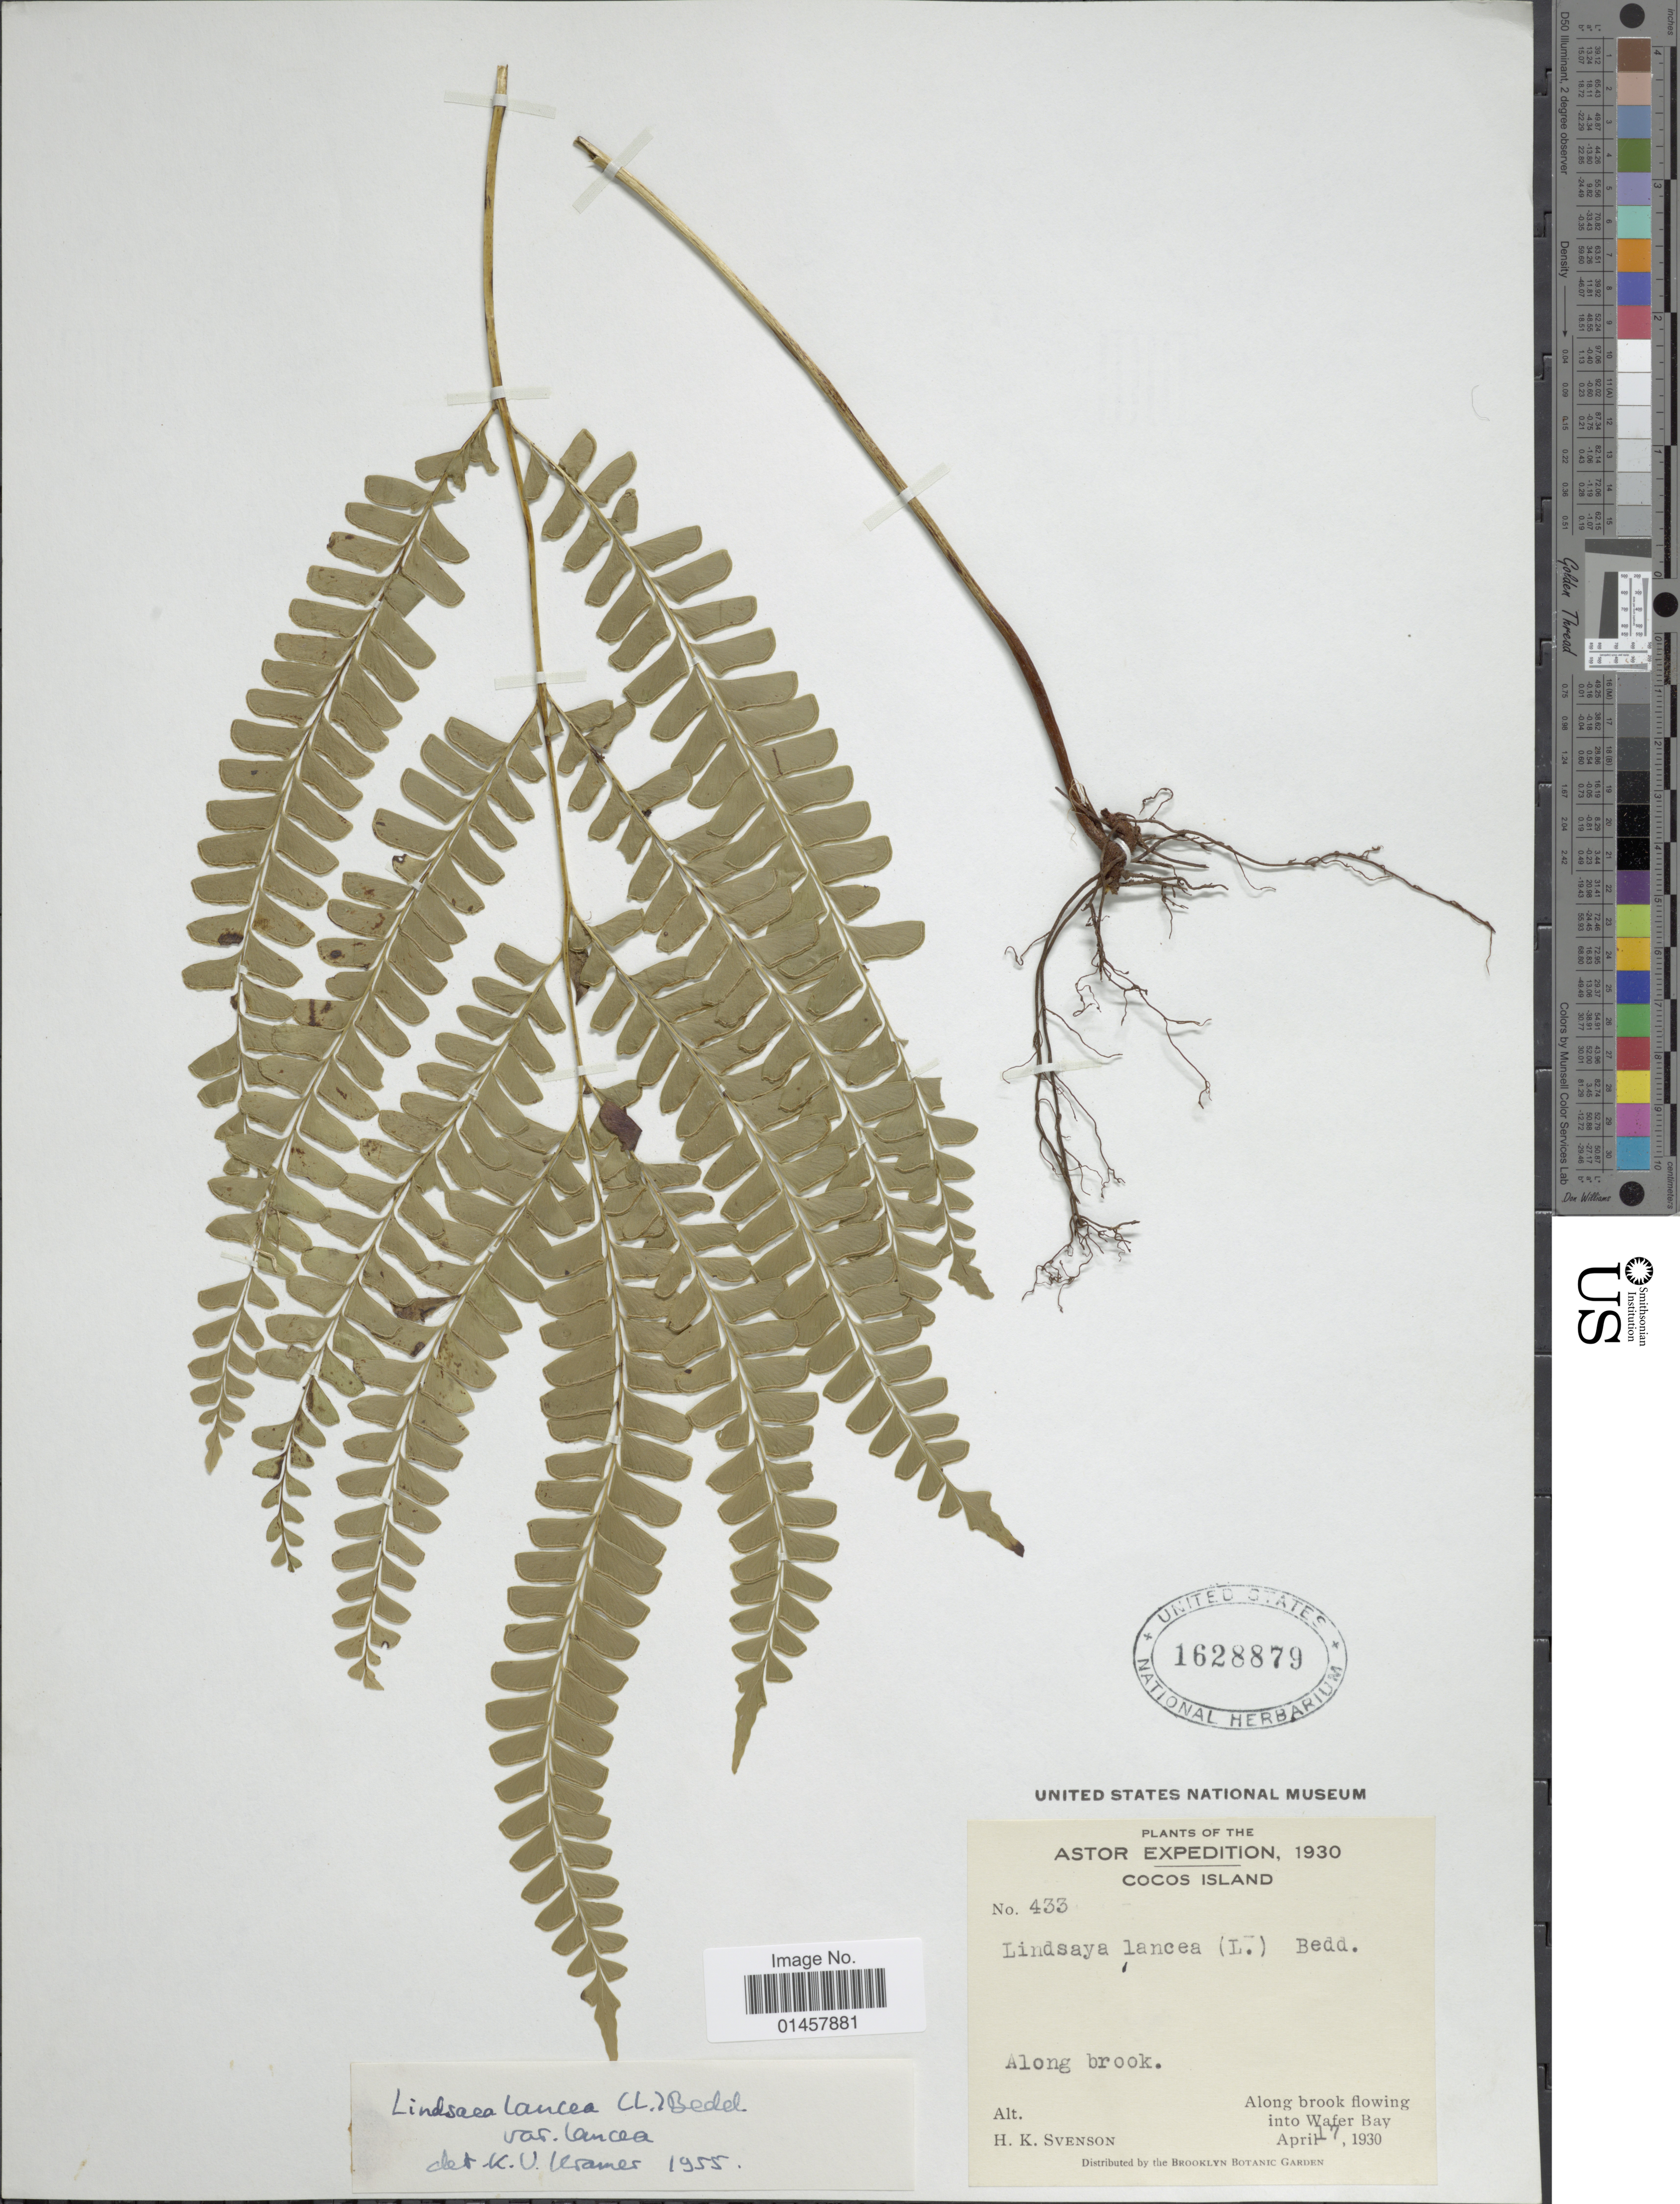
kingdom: Plantae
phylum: Tracheophyta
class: Polypodiopsida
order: Polypodiales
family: Lindsaeaceae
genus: Lindsaea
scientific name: Lindsaea lancea var. lancea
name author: (L.) Bedd.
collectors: H. K. Svenson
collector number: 433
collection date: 1930-04-17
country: Central Am. Pac. Islands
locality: Cocos Island, along Brook, flowing into Wafer Bay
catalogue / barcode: US 1628879